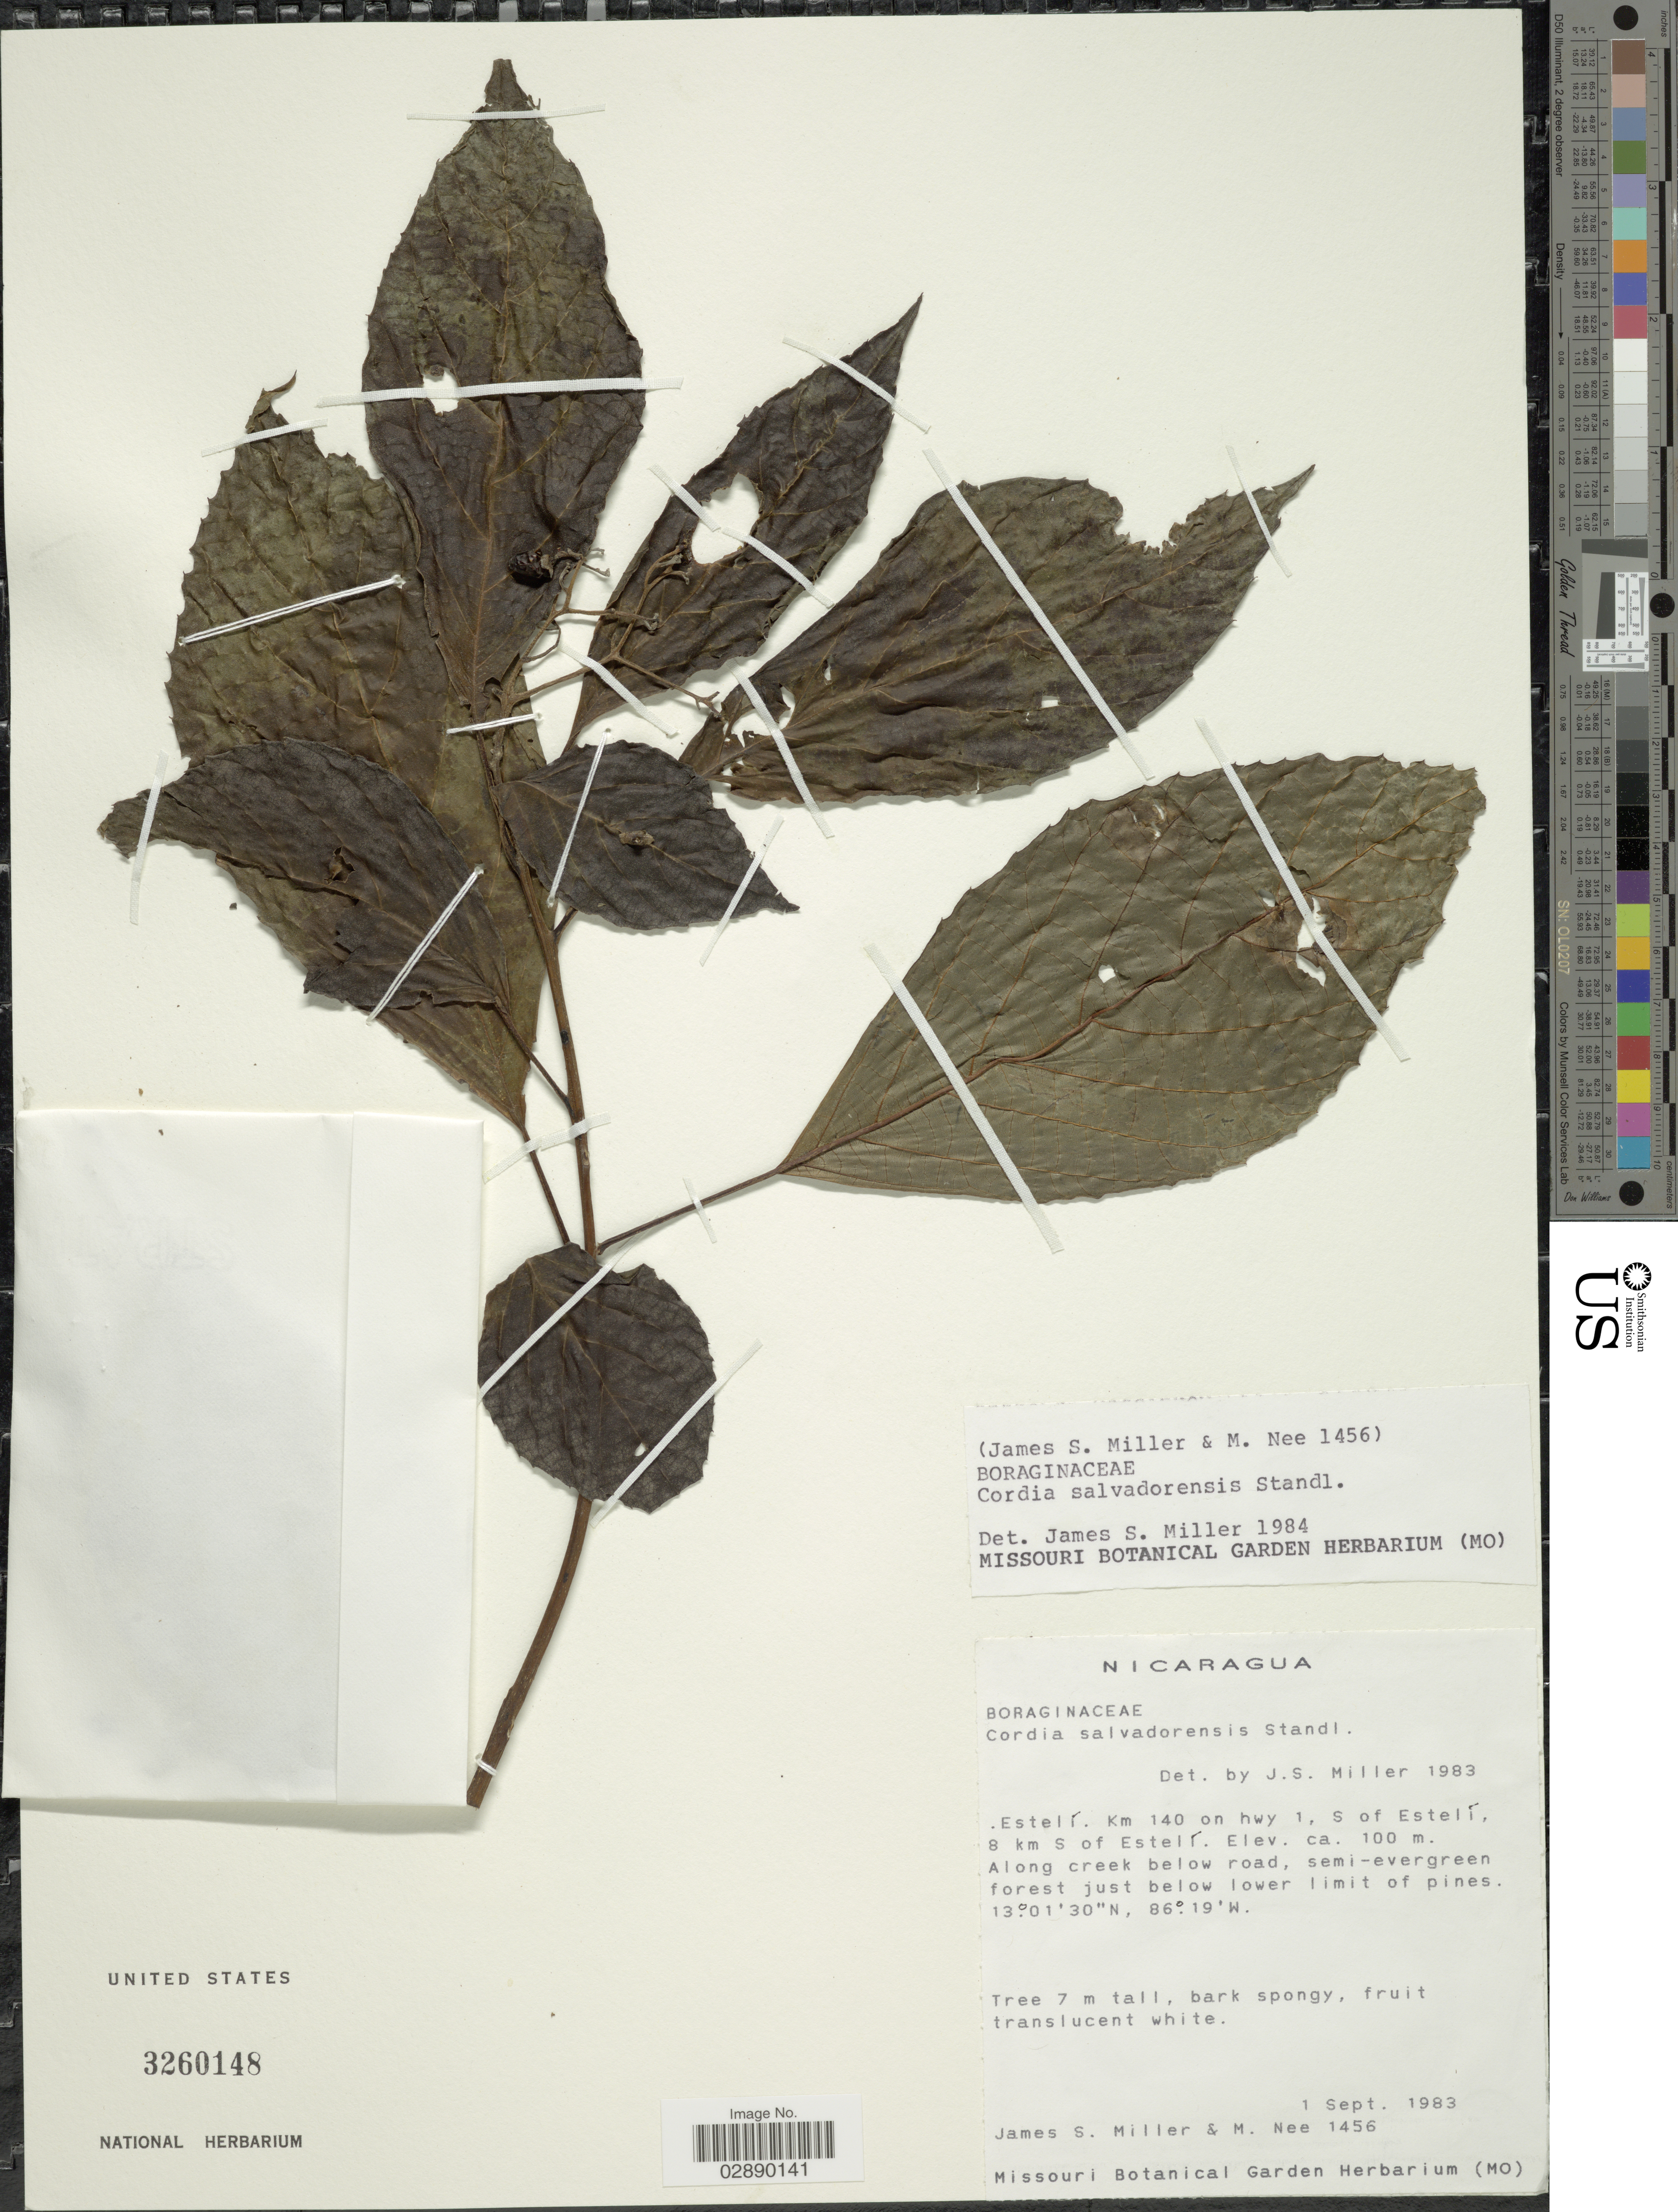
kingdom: Plantae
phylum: Tracheophyta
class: Magnoliopsida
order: Boraginales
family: Cordiaceae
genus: Cordia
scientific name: Cordia salvadorensis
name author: Standl.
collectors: J. S. Miller & M. Nee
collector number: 1456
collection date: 1983-09-01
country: Nicaragua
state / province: Esteli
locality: Km 140 on hwy 1, S of Estelí, 8 km S of Estelí.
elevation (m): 100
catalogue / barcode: US 3260148